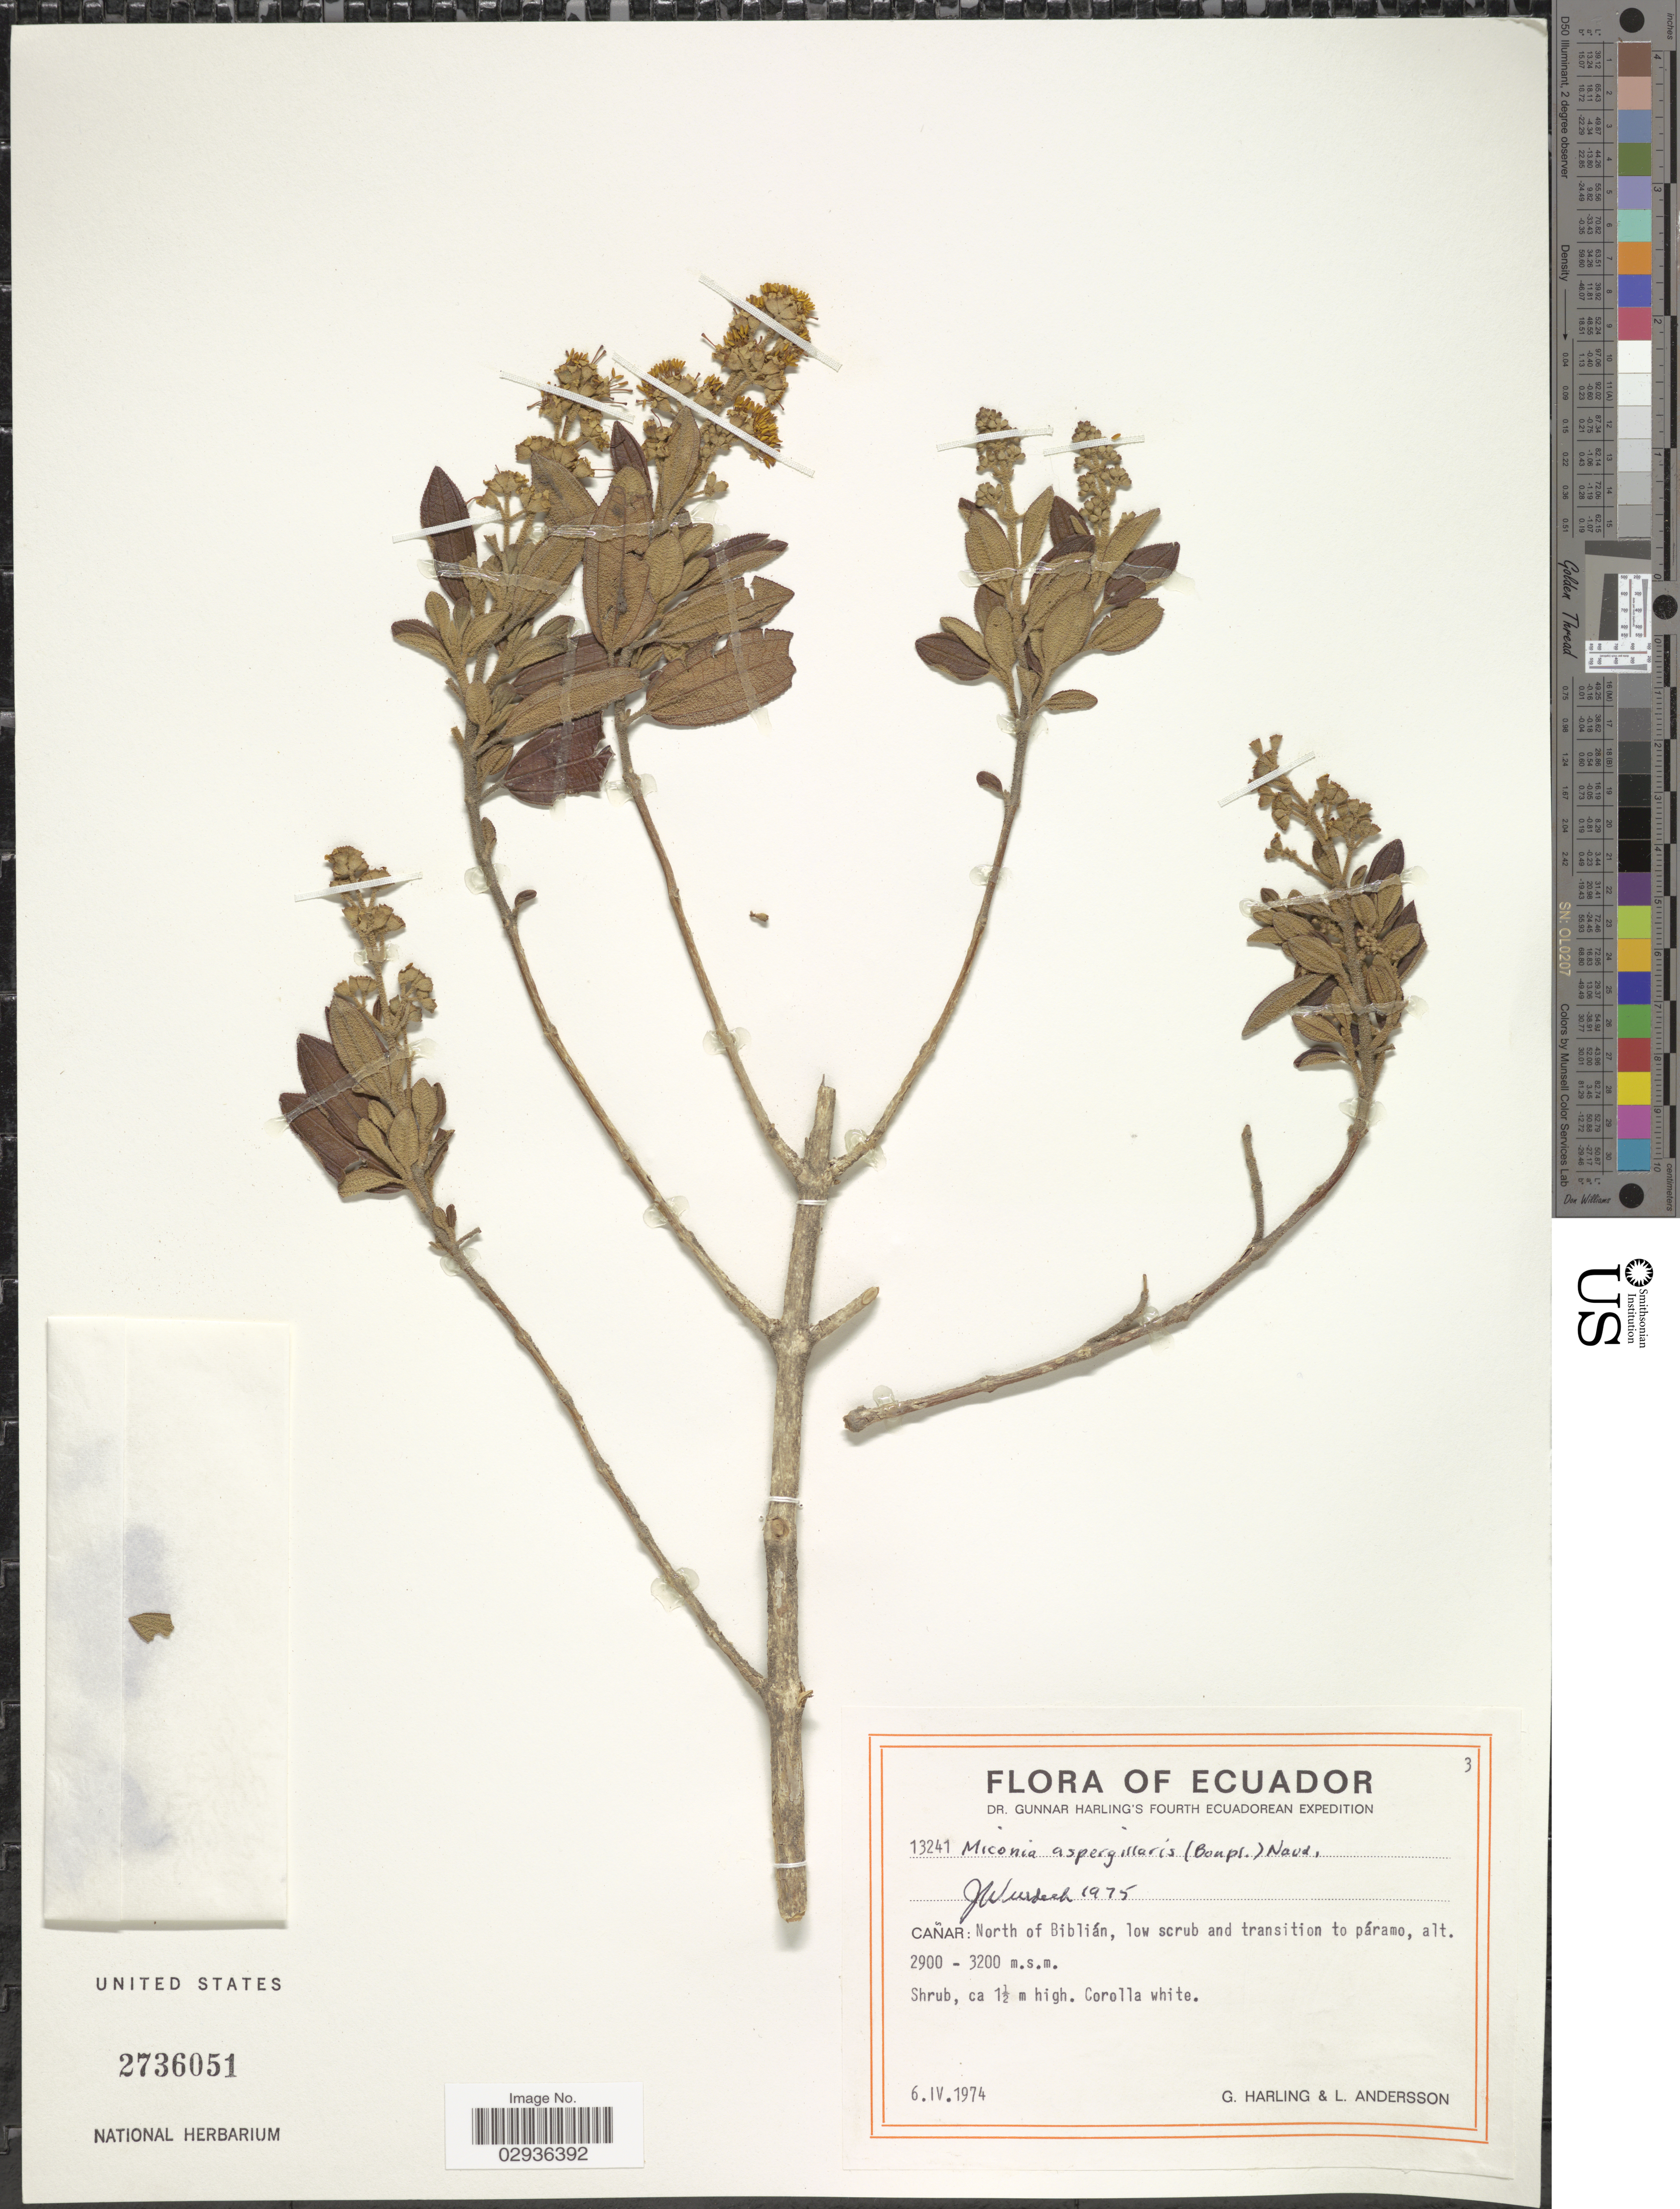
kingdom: Plantae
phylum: Tracheophyta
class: Magnoliopsida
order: Myrtales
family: Melastomataceae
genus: Miconia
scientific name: Miconia aspergillaris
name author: (Bonpl.) Naudin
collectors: G. Harling & L. Andersson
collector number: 13241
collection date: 1974-04-06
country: Ecuador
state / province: Cañar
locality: North of Biblián.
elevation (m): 2900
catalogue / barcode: US 2736051